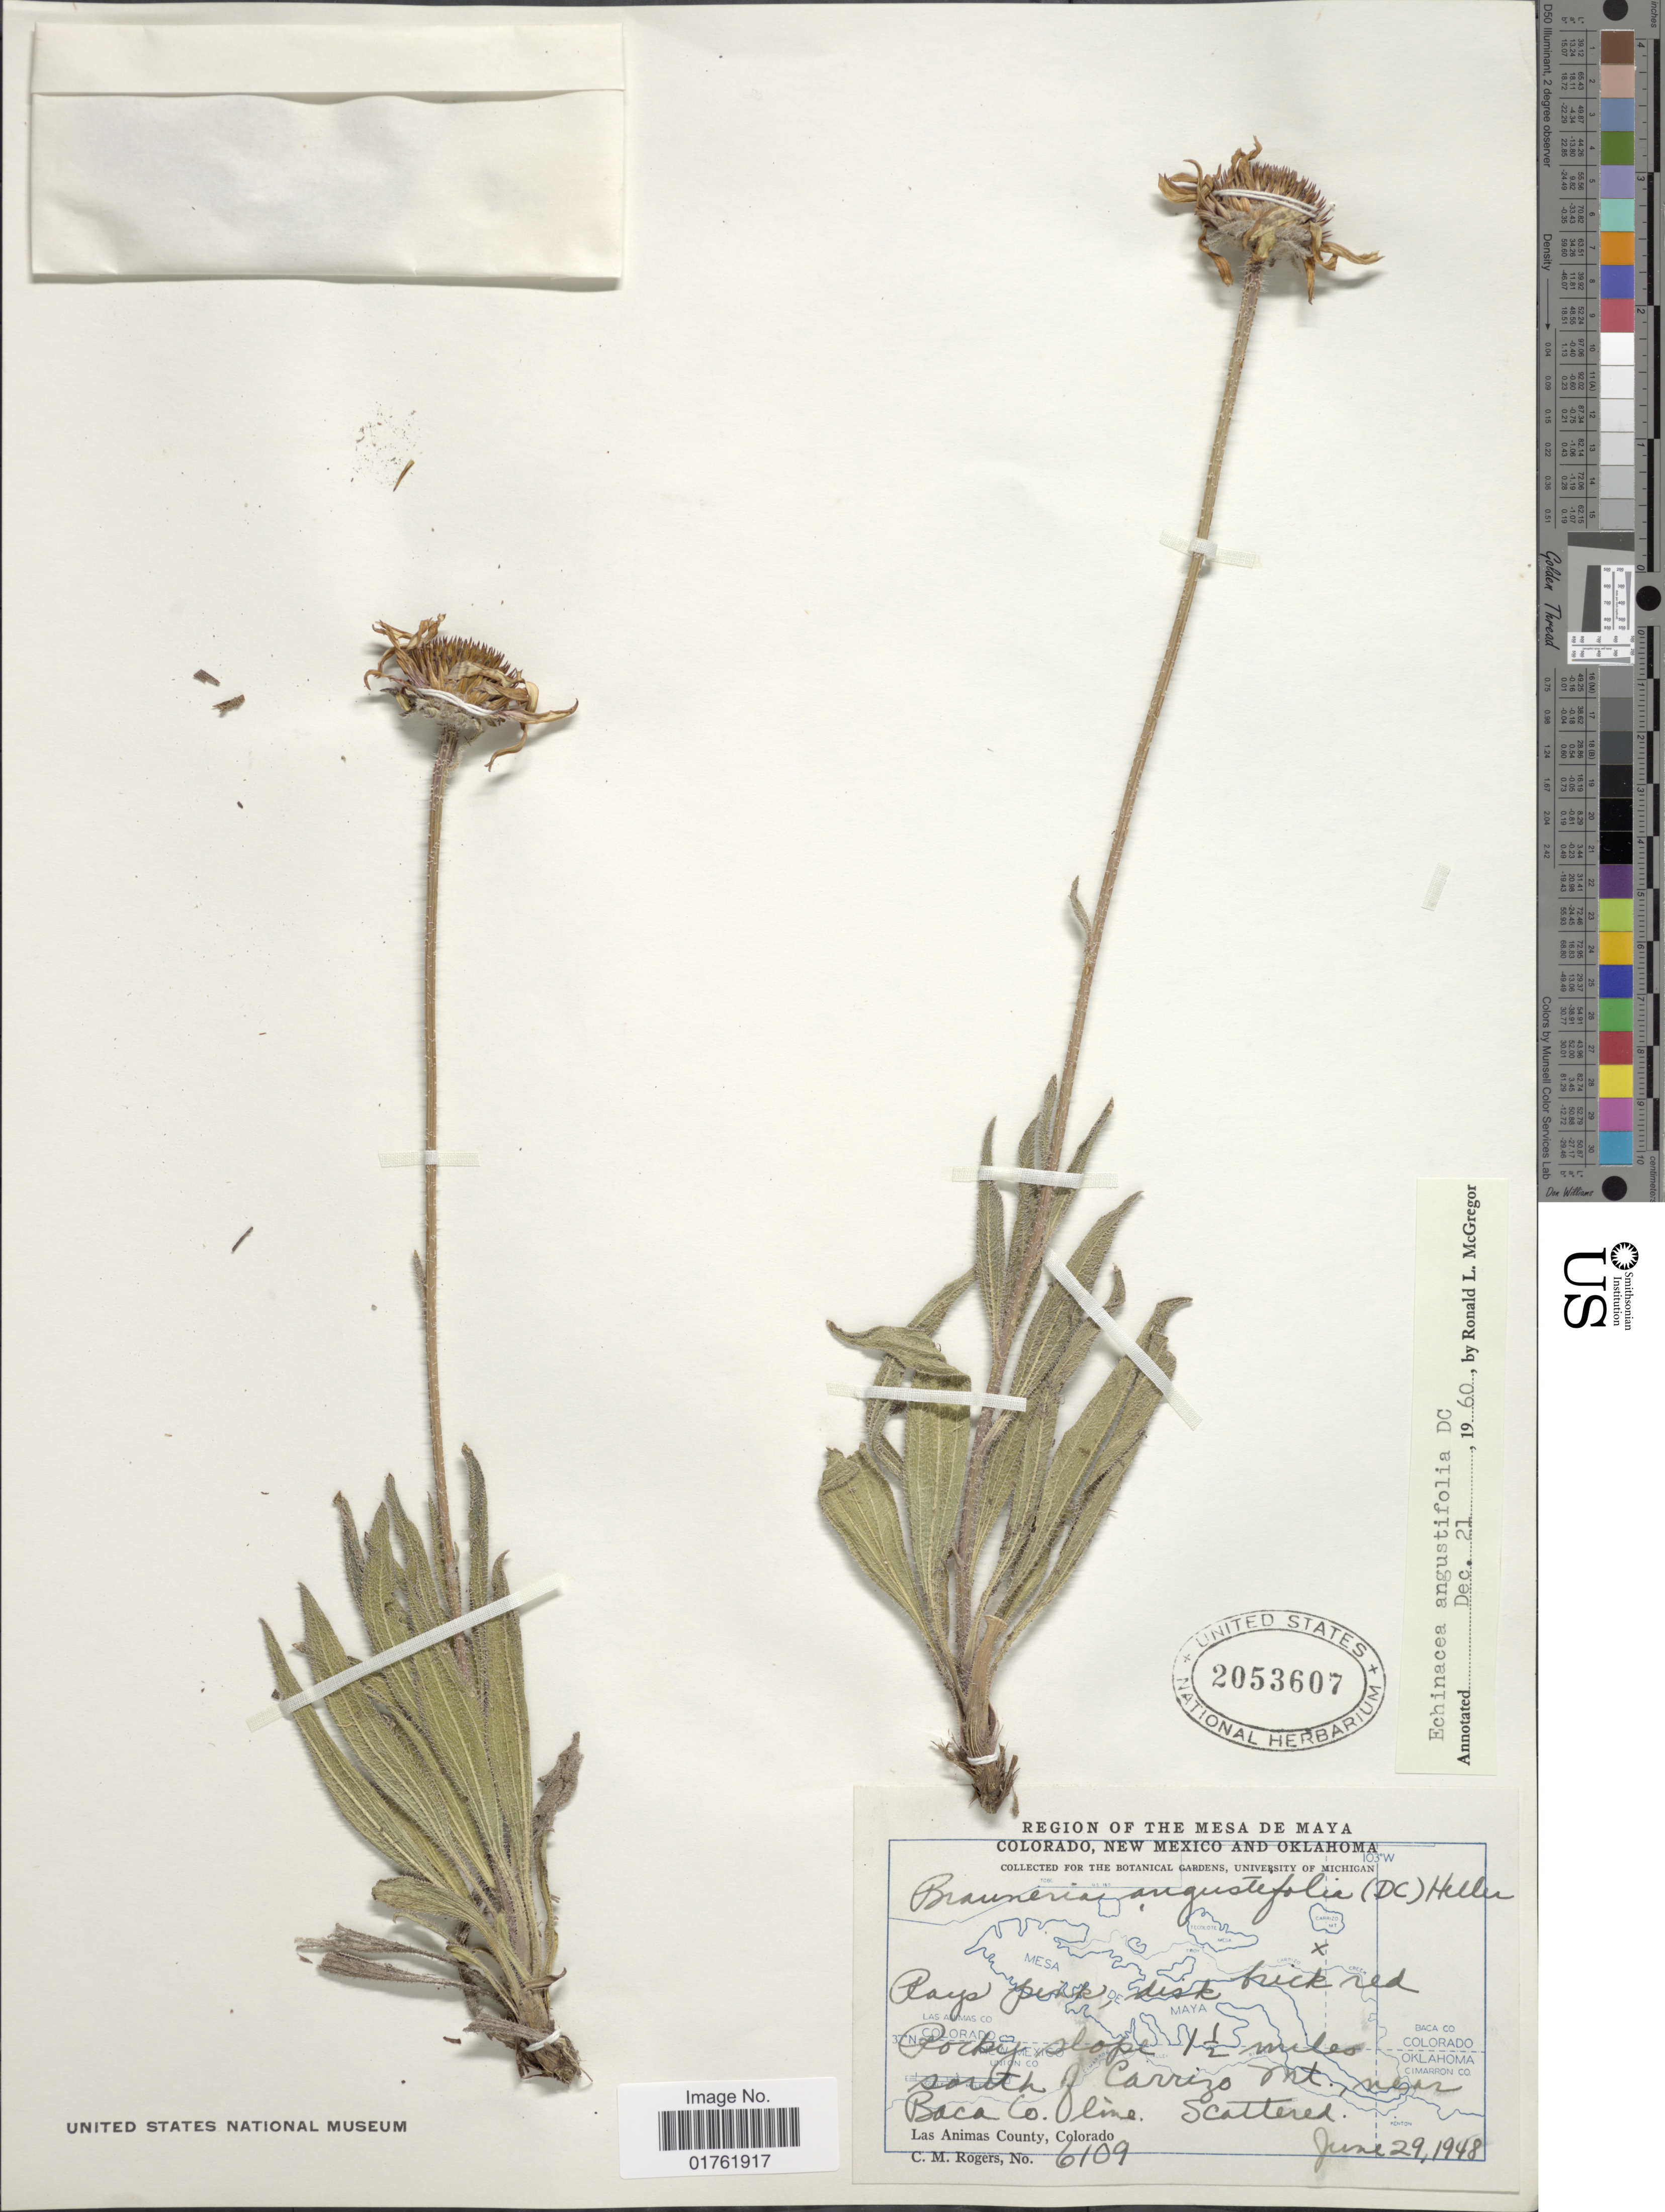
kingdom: Plantae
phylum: Tracheophyta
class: Magnoliopsida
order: Asterales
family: Asteraceae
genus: Echinacea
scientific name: Echinacea angustifolia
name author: DC.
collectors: C. M. Rogers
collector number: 6109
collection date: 1948-06-29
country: United States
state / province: Colorado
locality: Region of the Mesa de Maya Colorado, New Mexico and Oklahoma, Rocky slope 1½ miles north of Carrioz Mt.,near Baca Co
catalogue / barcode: US 2053607